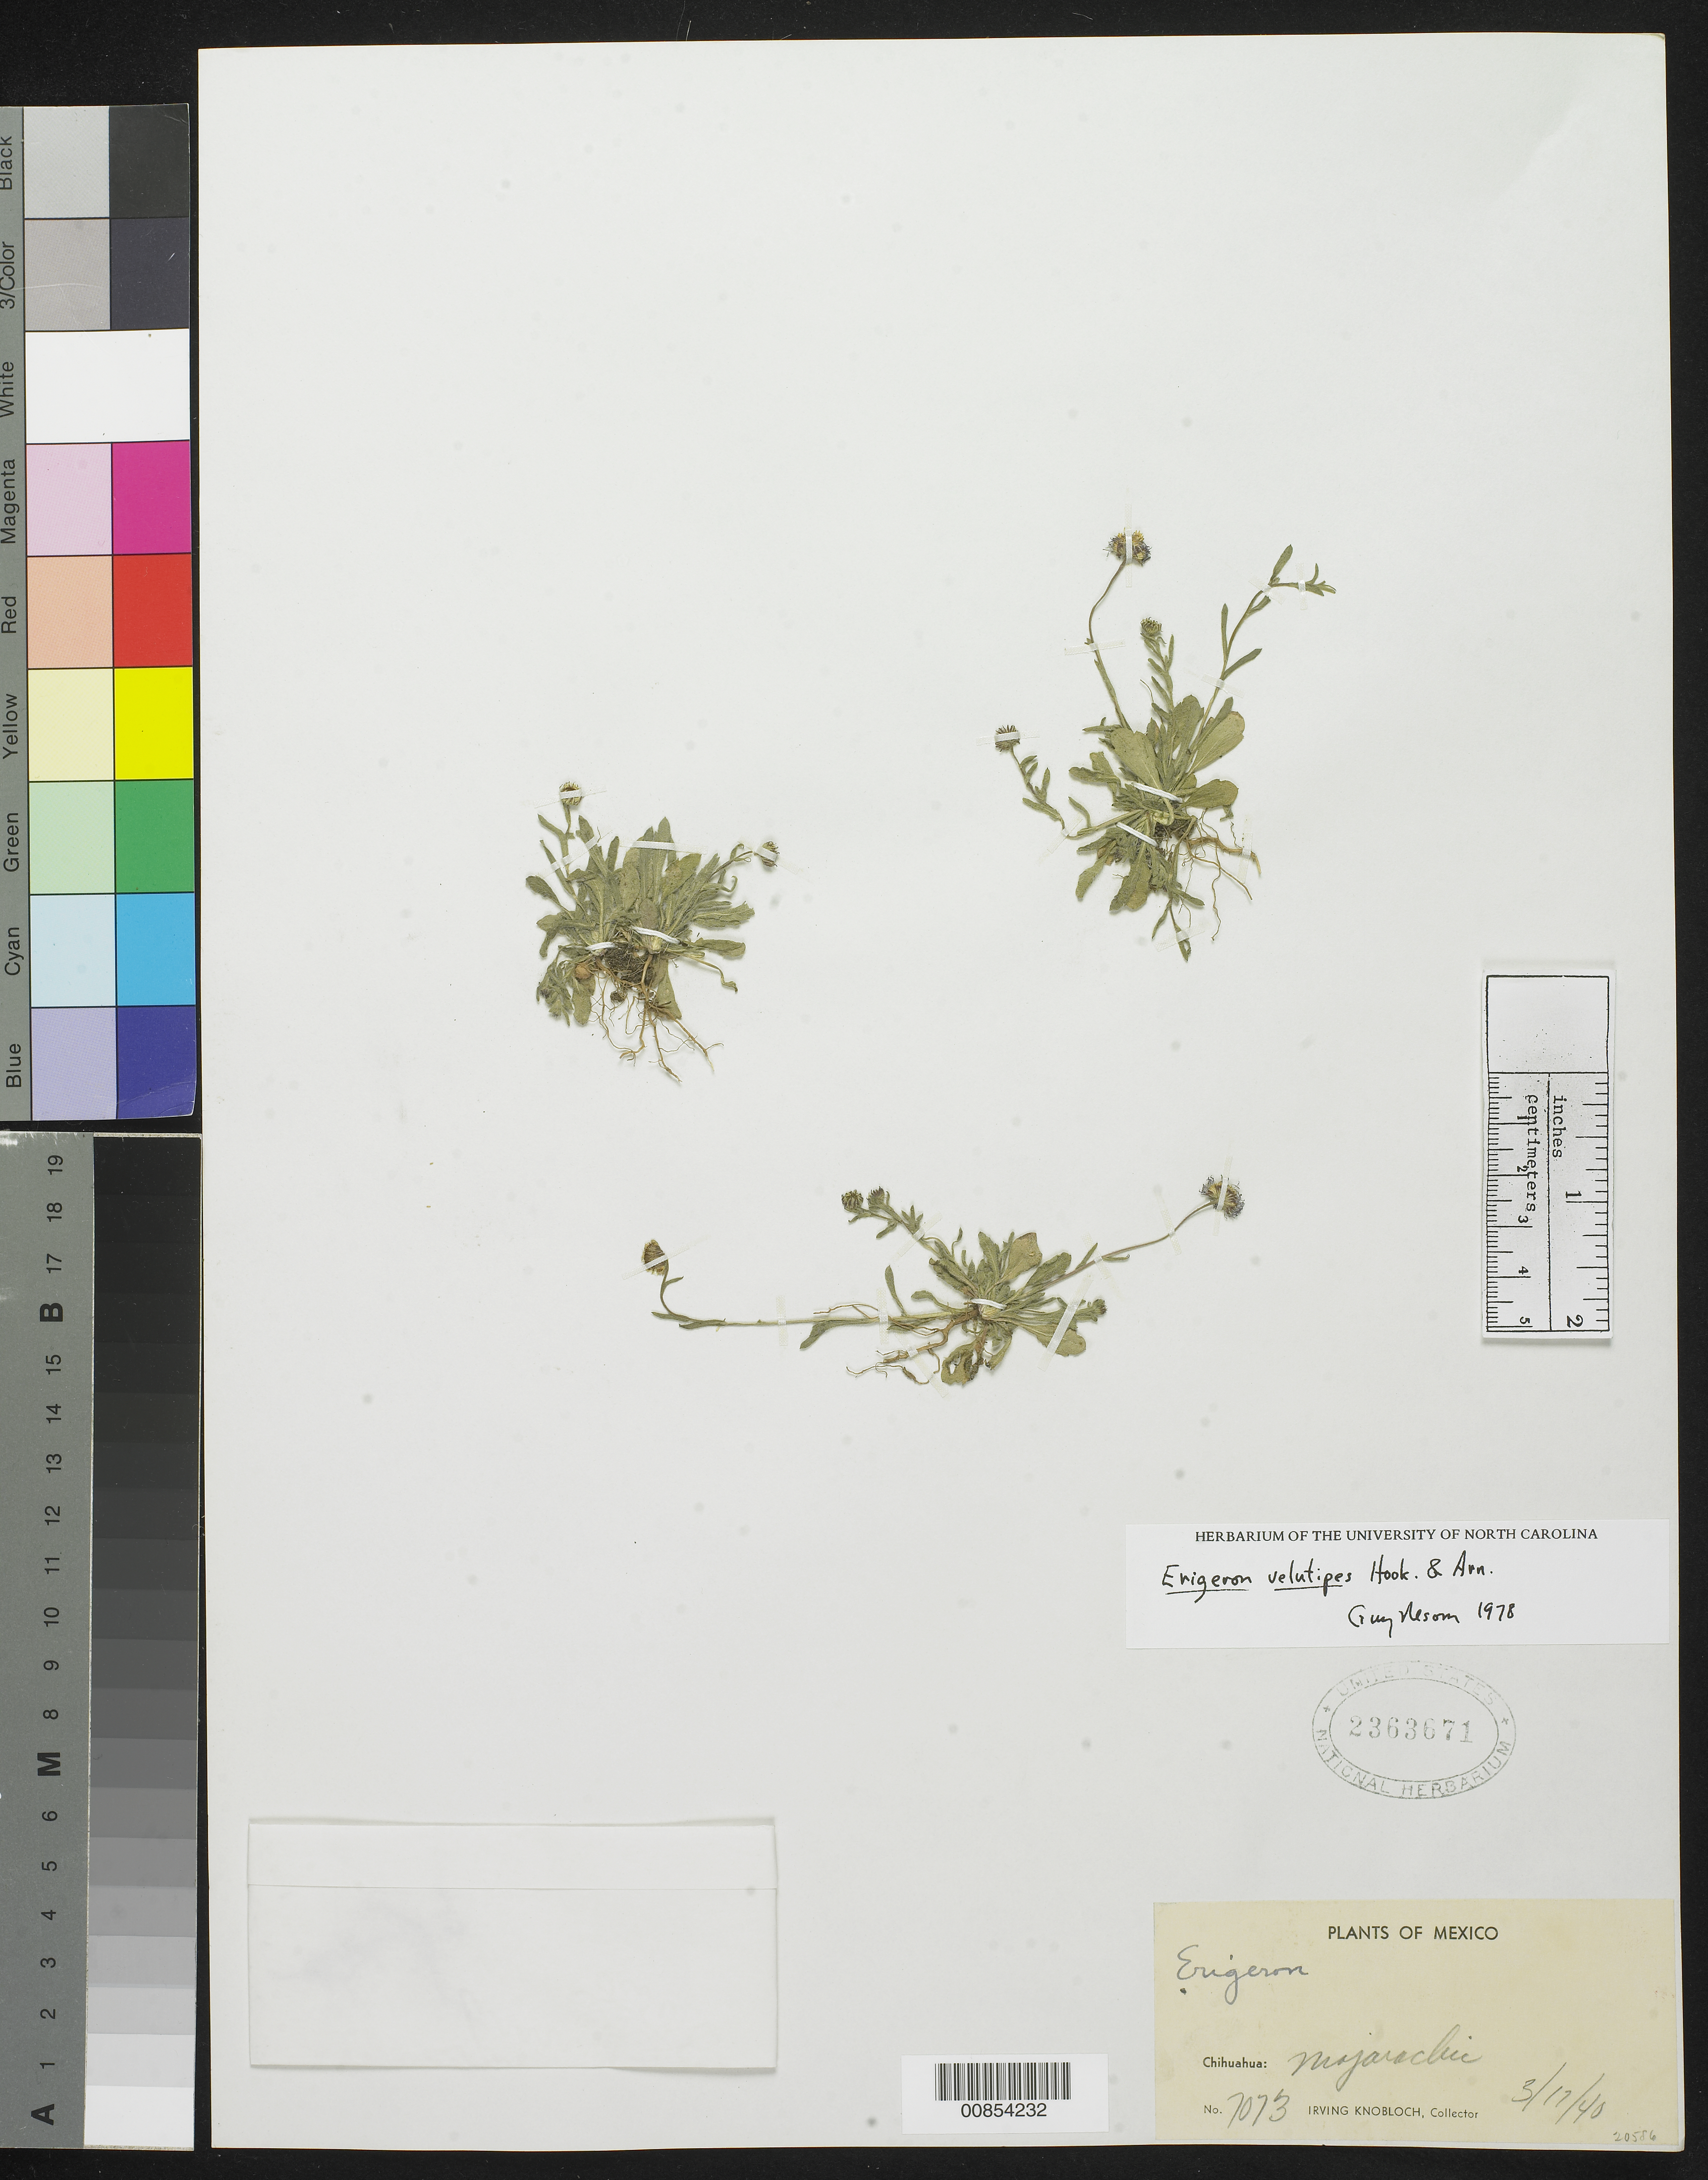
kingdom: Plantae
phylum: Tracheophyta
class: Magnoliopsida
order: Asterales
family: Asteraceae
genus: Erigeron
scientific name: Erigeron velutipes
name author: Hook. & Arn.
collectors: I. W. Knobloch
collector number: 7073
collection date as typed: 17 Mar 1940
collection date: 1940-03-17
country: Mexico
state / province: Chihuahua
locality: Mojarachic.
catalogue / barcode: US 2363671